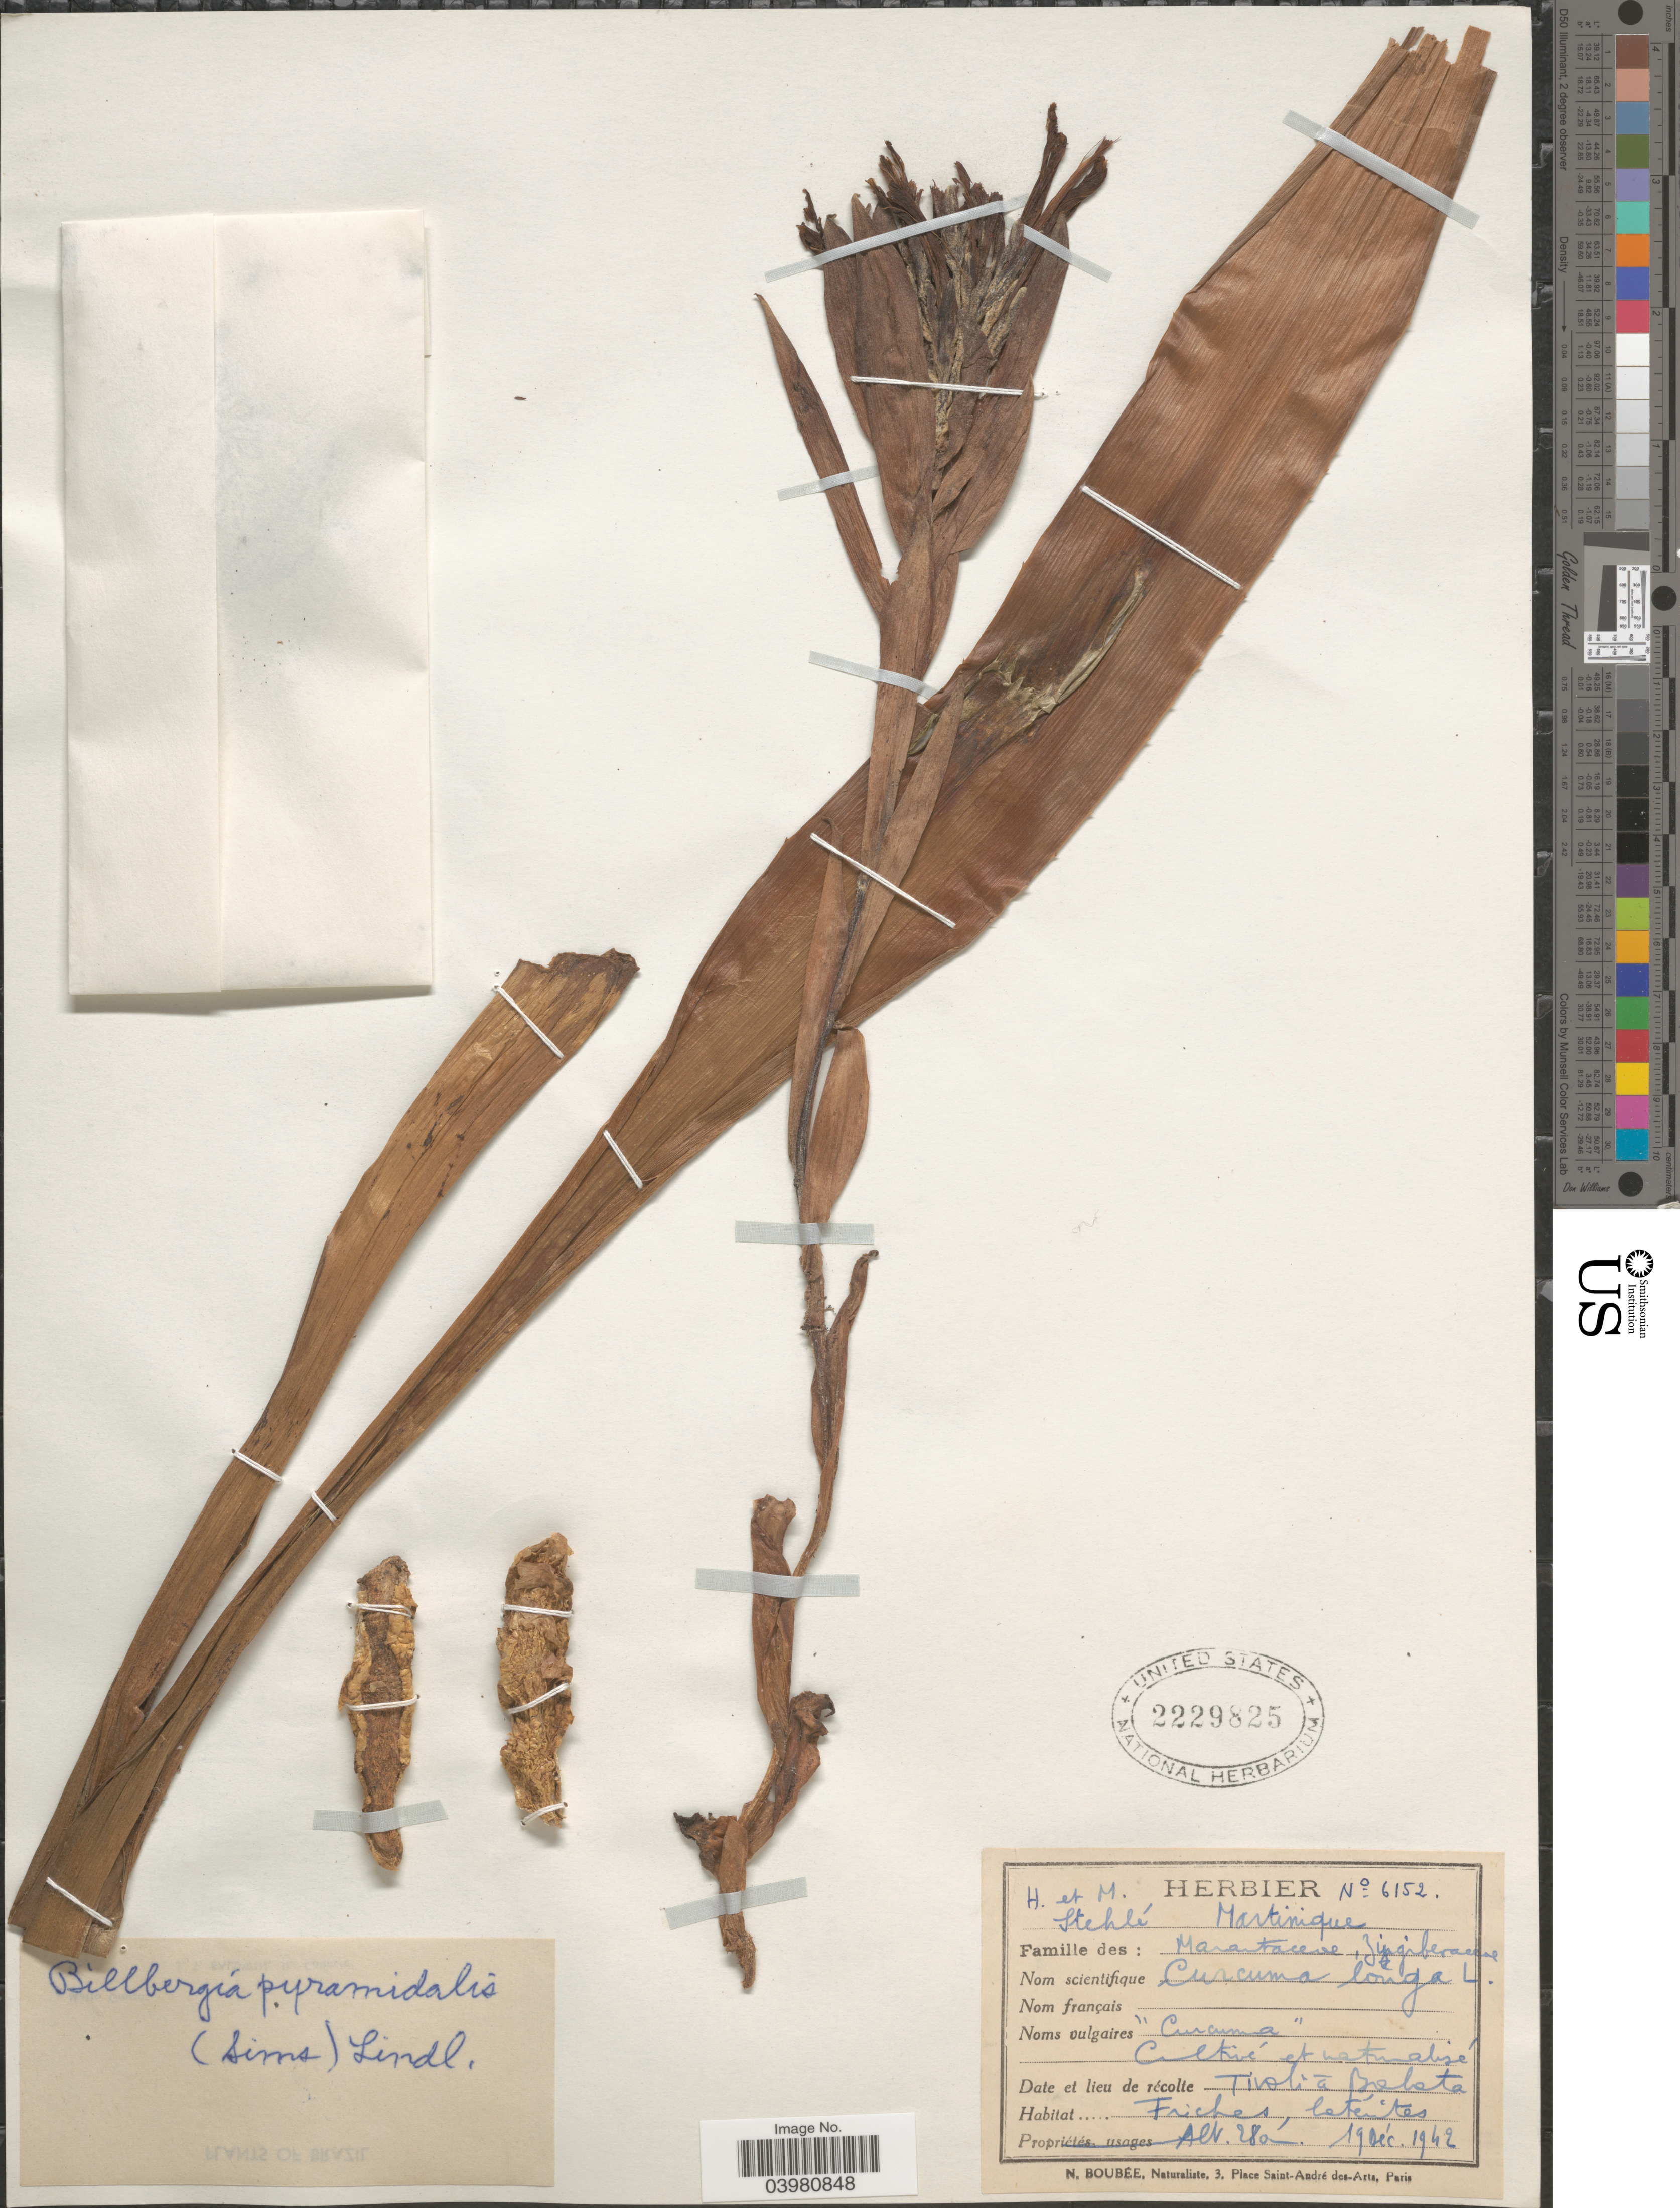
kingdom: Plantae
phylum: Tracheophyta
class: Liliopsida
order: Poales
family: Bromeliaceae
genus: Billbergia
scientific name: Billbergia pyramidalis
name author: (Sims) Lindl.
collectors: H. Stehlé & M. Stehlé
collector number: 6152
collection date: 1942-12-19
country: Martinique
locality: Martinique. Tivoli a Balata.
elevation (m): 280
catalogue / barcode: US 2229825